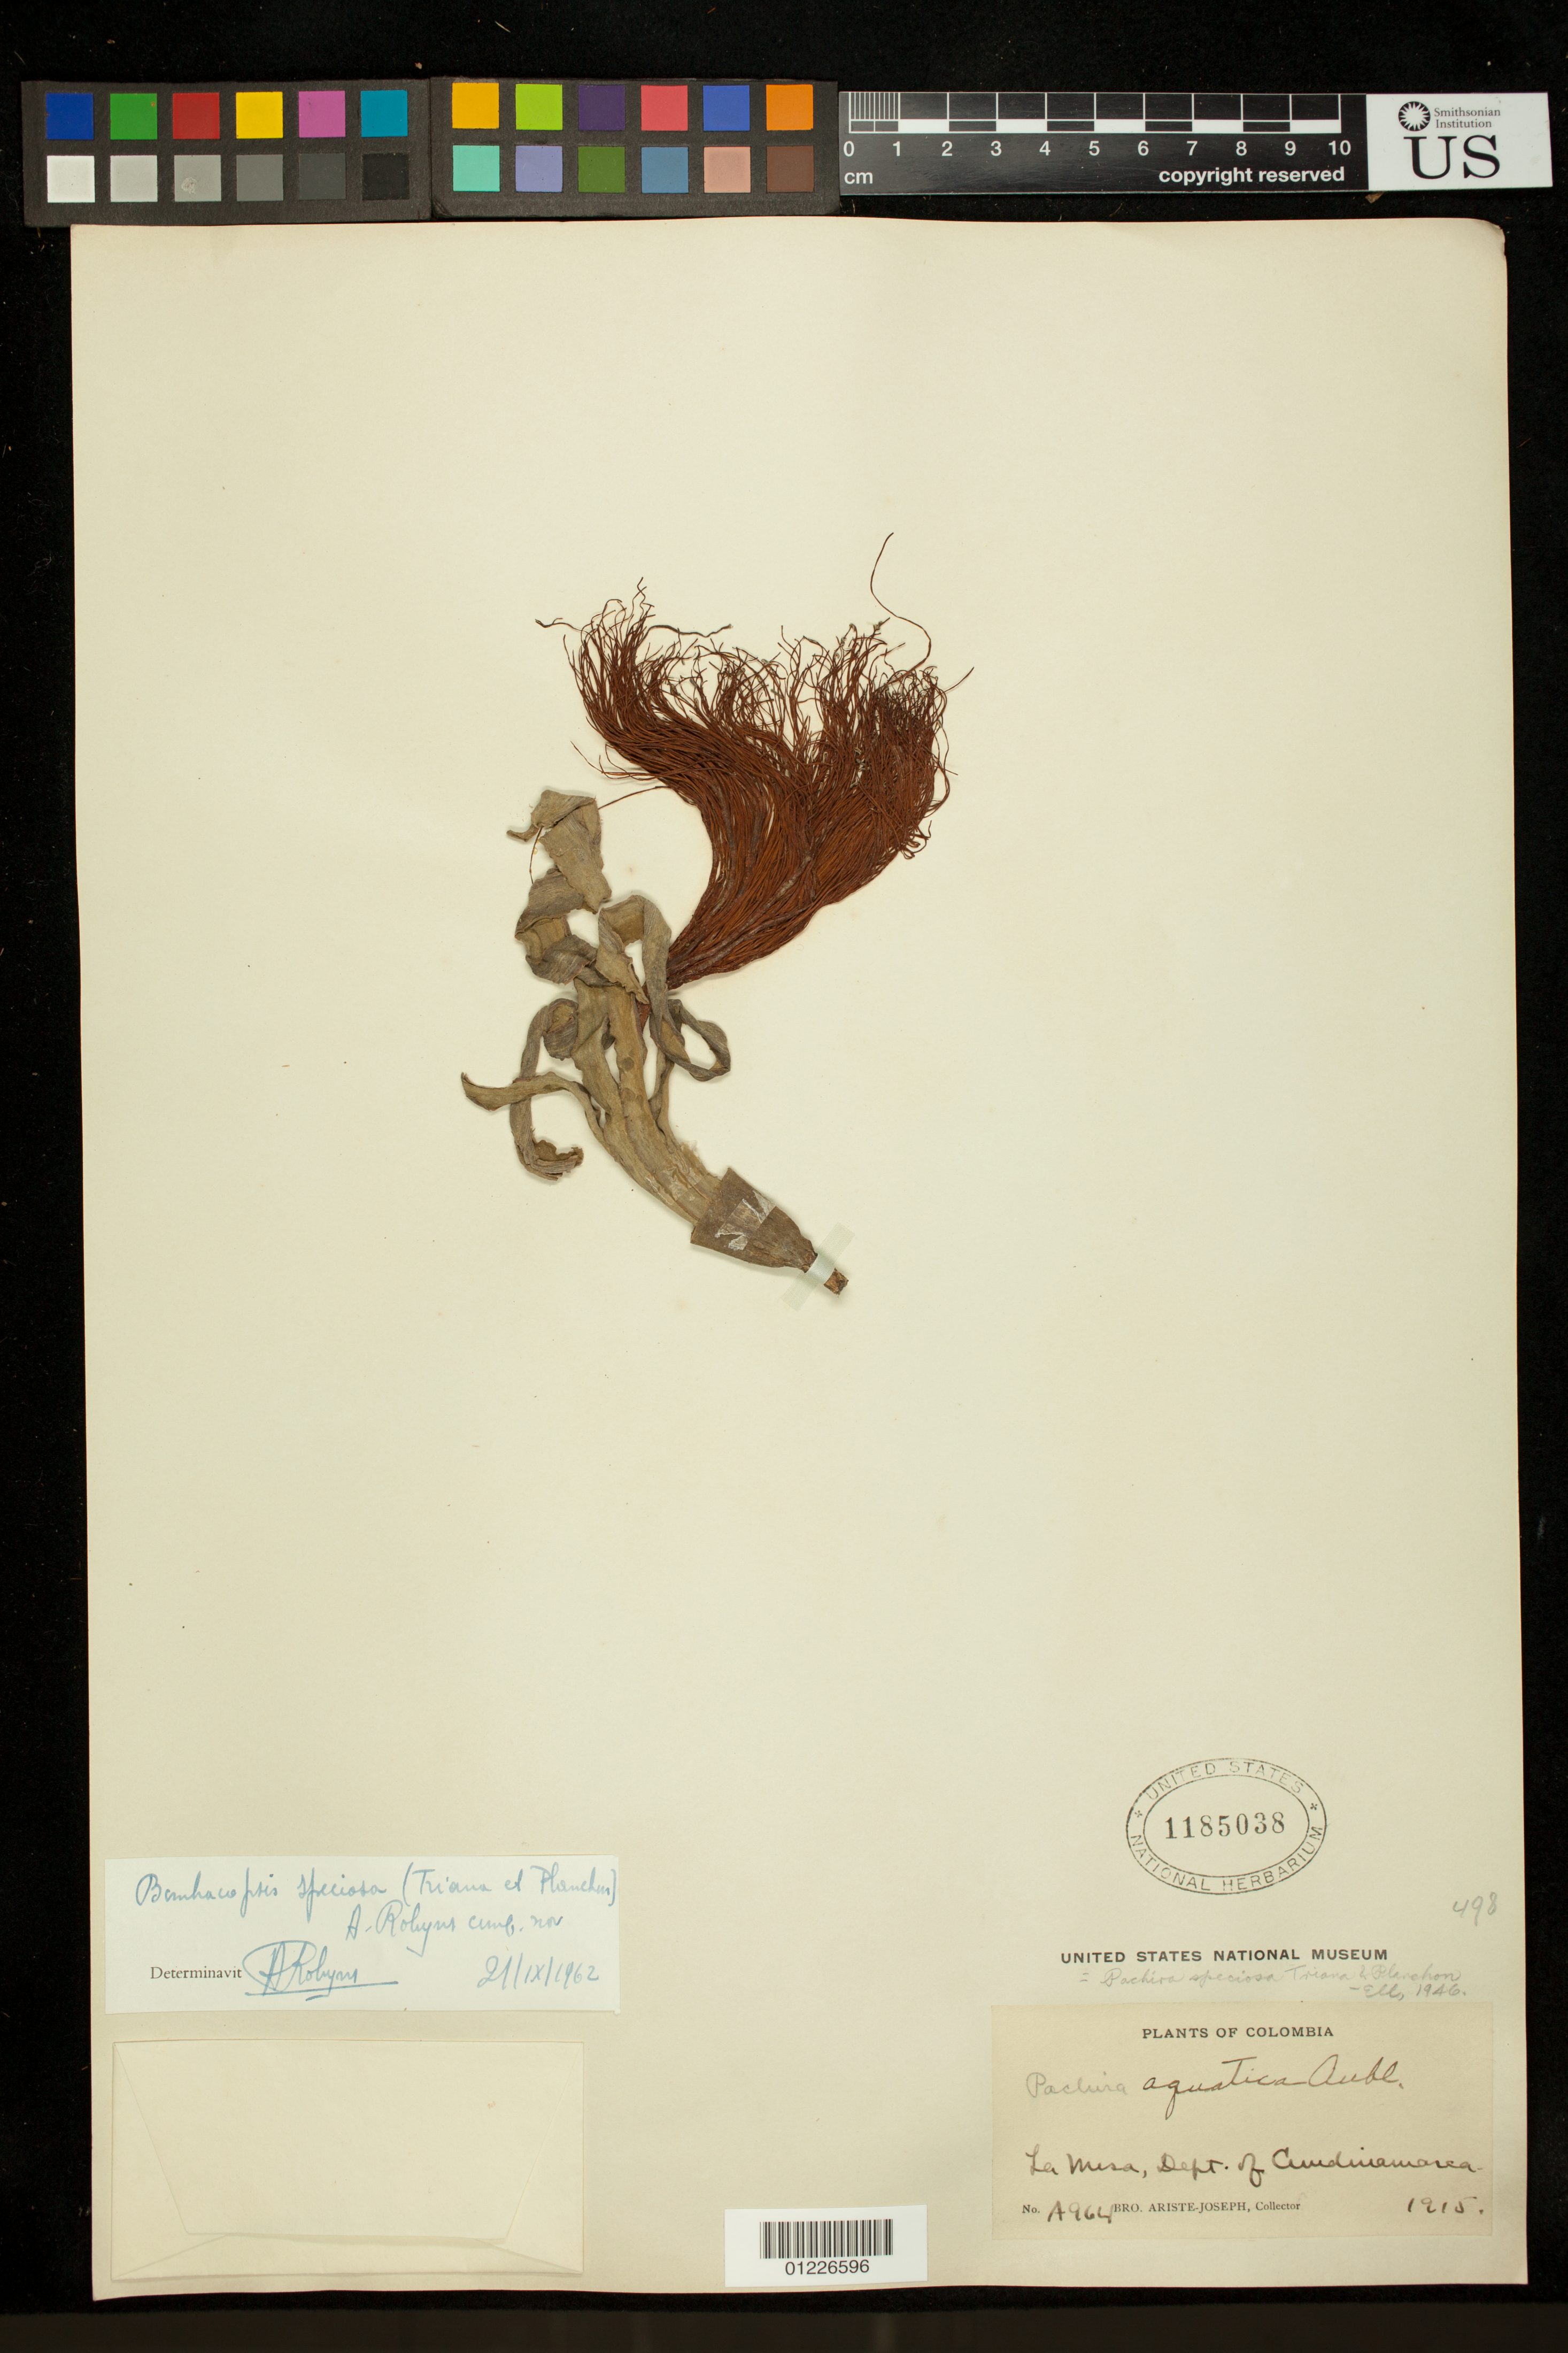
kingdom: Plantae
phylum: Tracheophyta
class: Magnoliopsida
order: Malvales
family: Malvaceae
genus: Pachira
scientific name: Pachira speciosa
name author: Triana & Planch.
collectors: Bro. Ariste-Joseph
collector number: A964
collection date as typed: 1915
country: Colombia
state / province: Cundinamarca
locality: La Mesa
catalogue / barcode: US 1185038